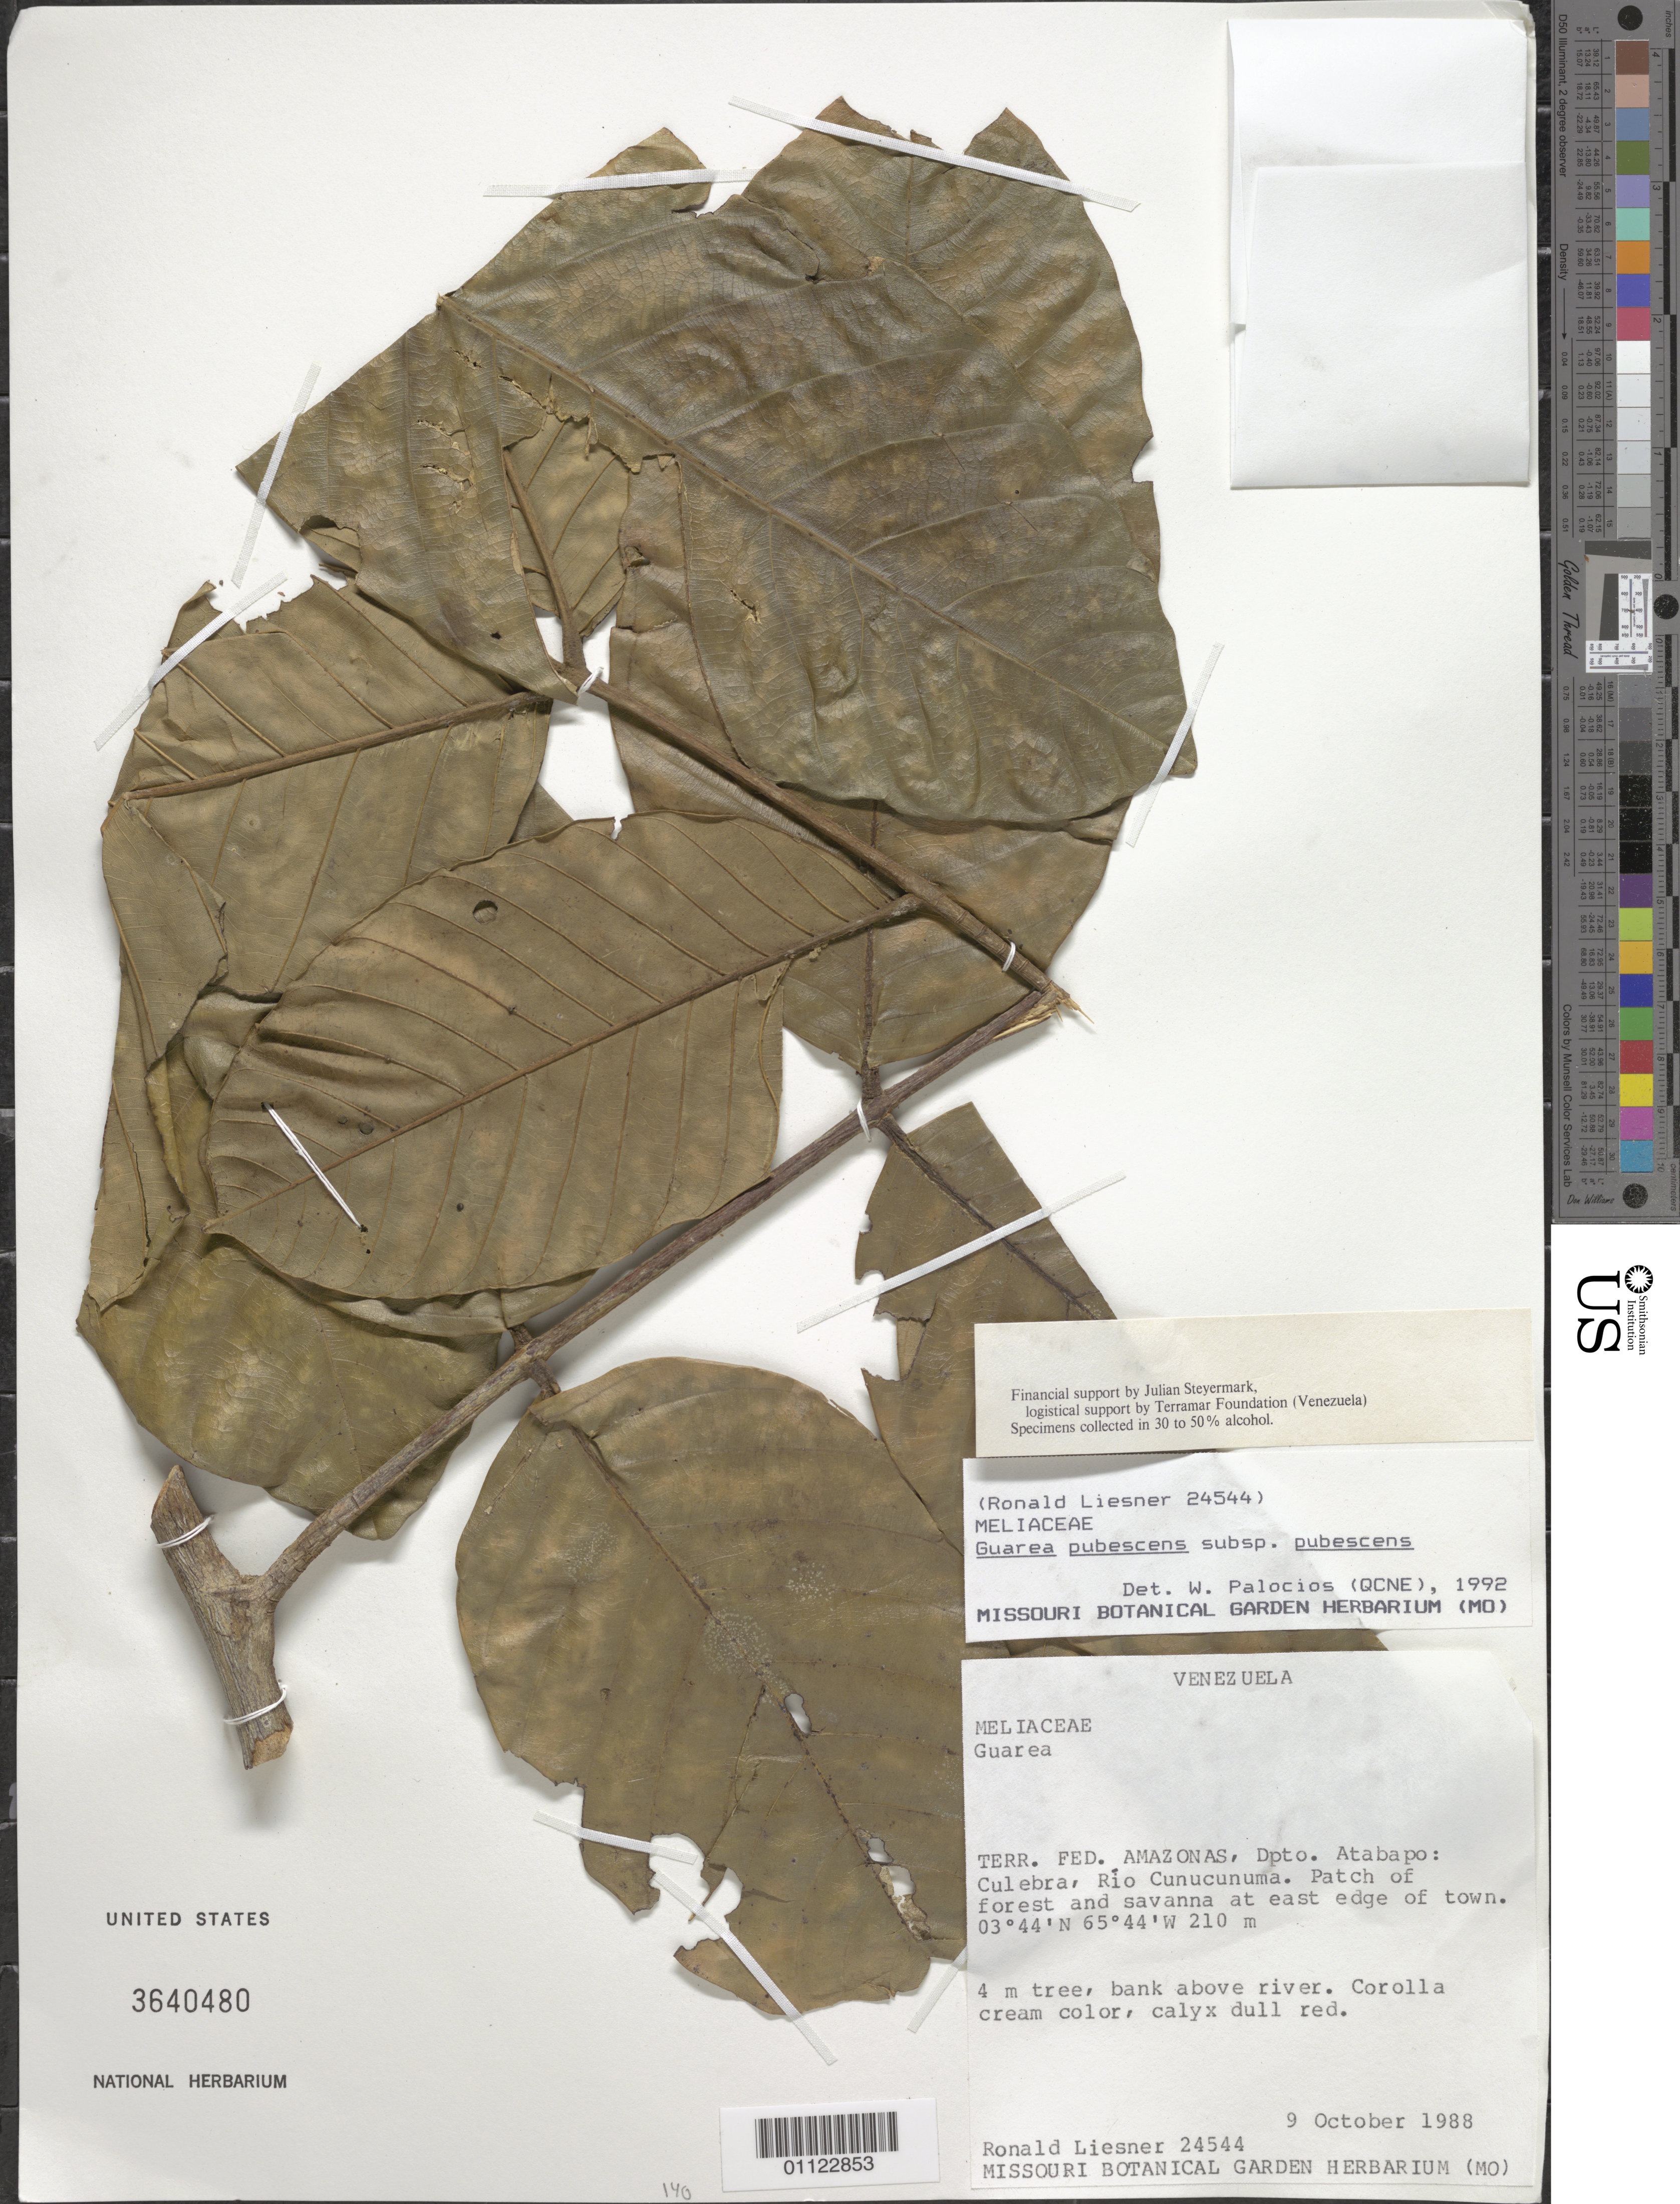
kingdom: Plantae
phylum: Tracheophyta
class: Magnoliopsida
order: Sapindales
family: Meliaceae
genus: Guarea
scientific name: Guarea pubescens subsp. pubescens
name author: (Rich.) A. Juss.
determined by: Palacios, W., (QCA), Pontificia Universidad Católica del Ecuador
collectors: R. L. Liesner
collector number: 24544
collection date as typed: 9-Oct-88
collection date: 1988-10-09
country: Venezuela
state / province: Amazonas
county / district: Atabapo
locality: Culeba, Río Cunucunuma; at east edge of town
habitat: Patch of forest and savanna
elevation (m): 210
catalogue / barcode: US 3640480